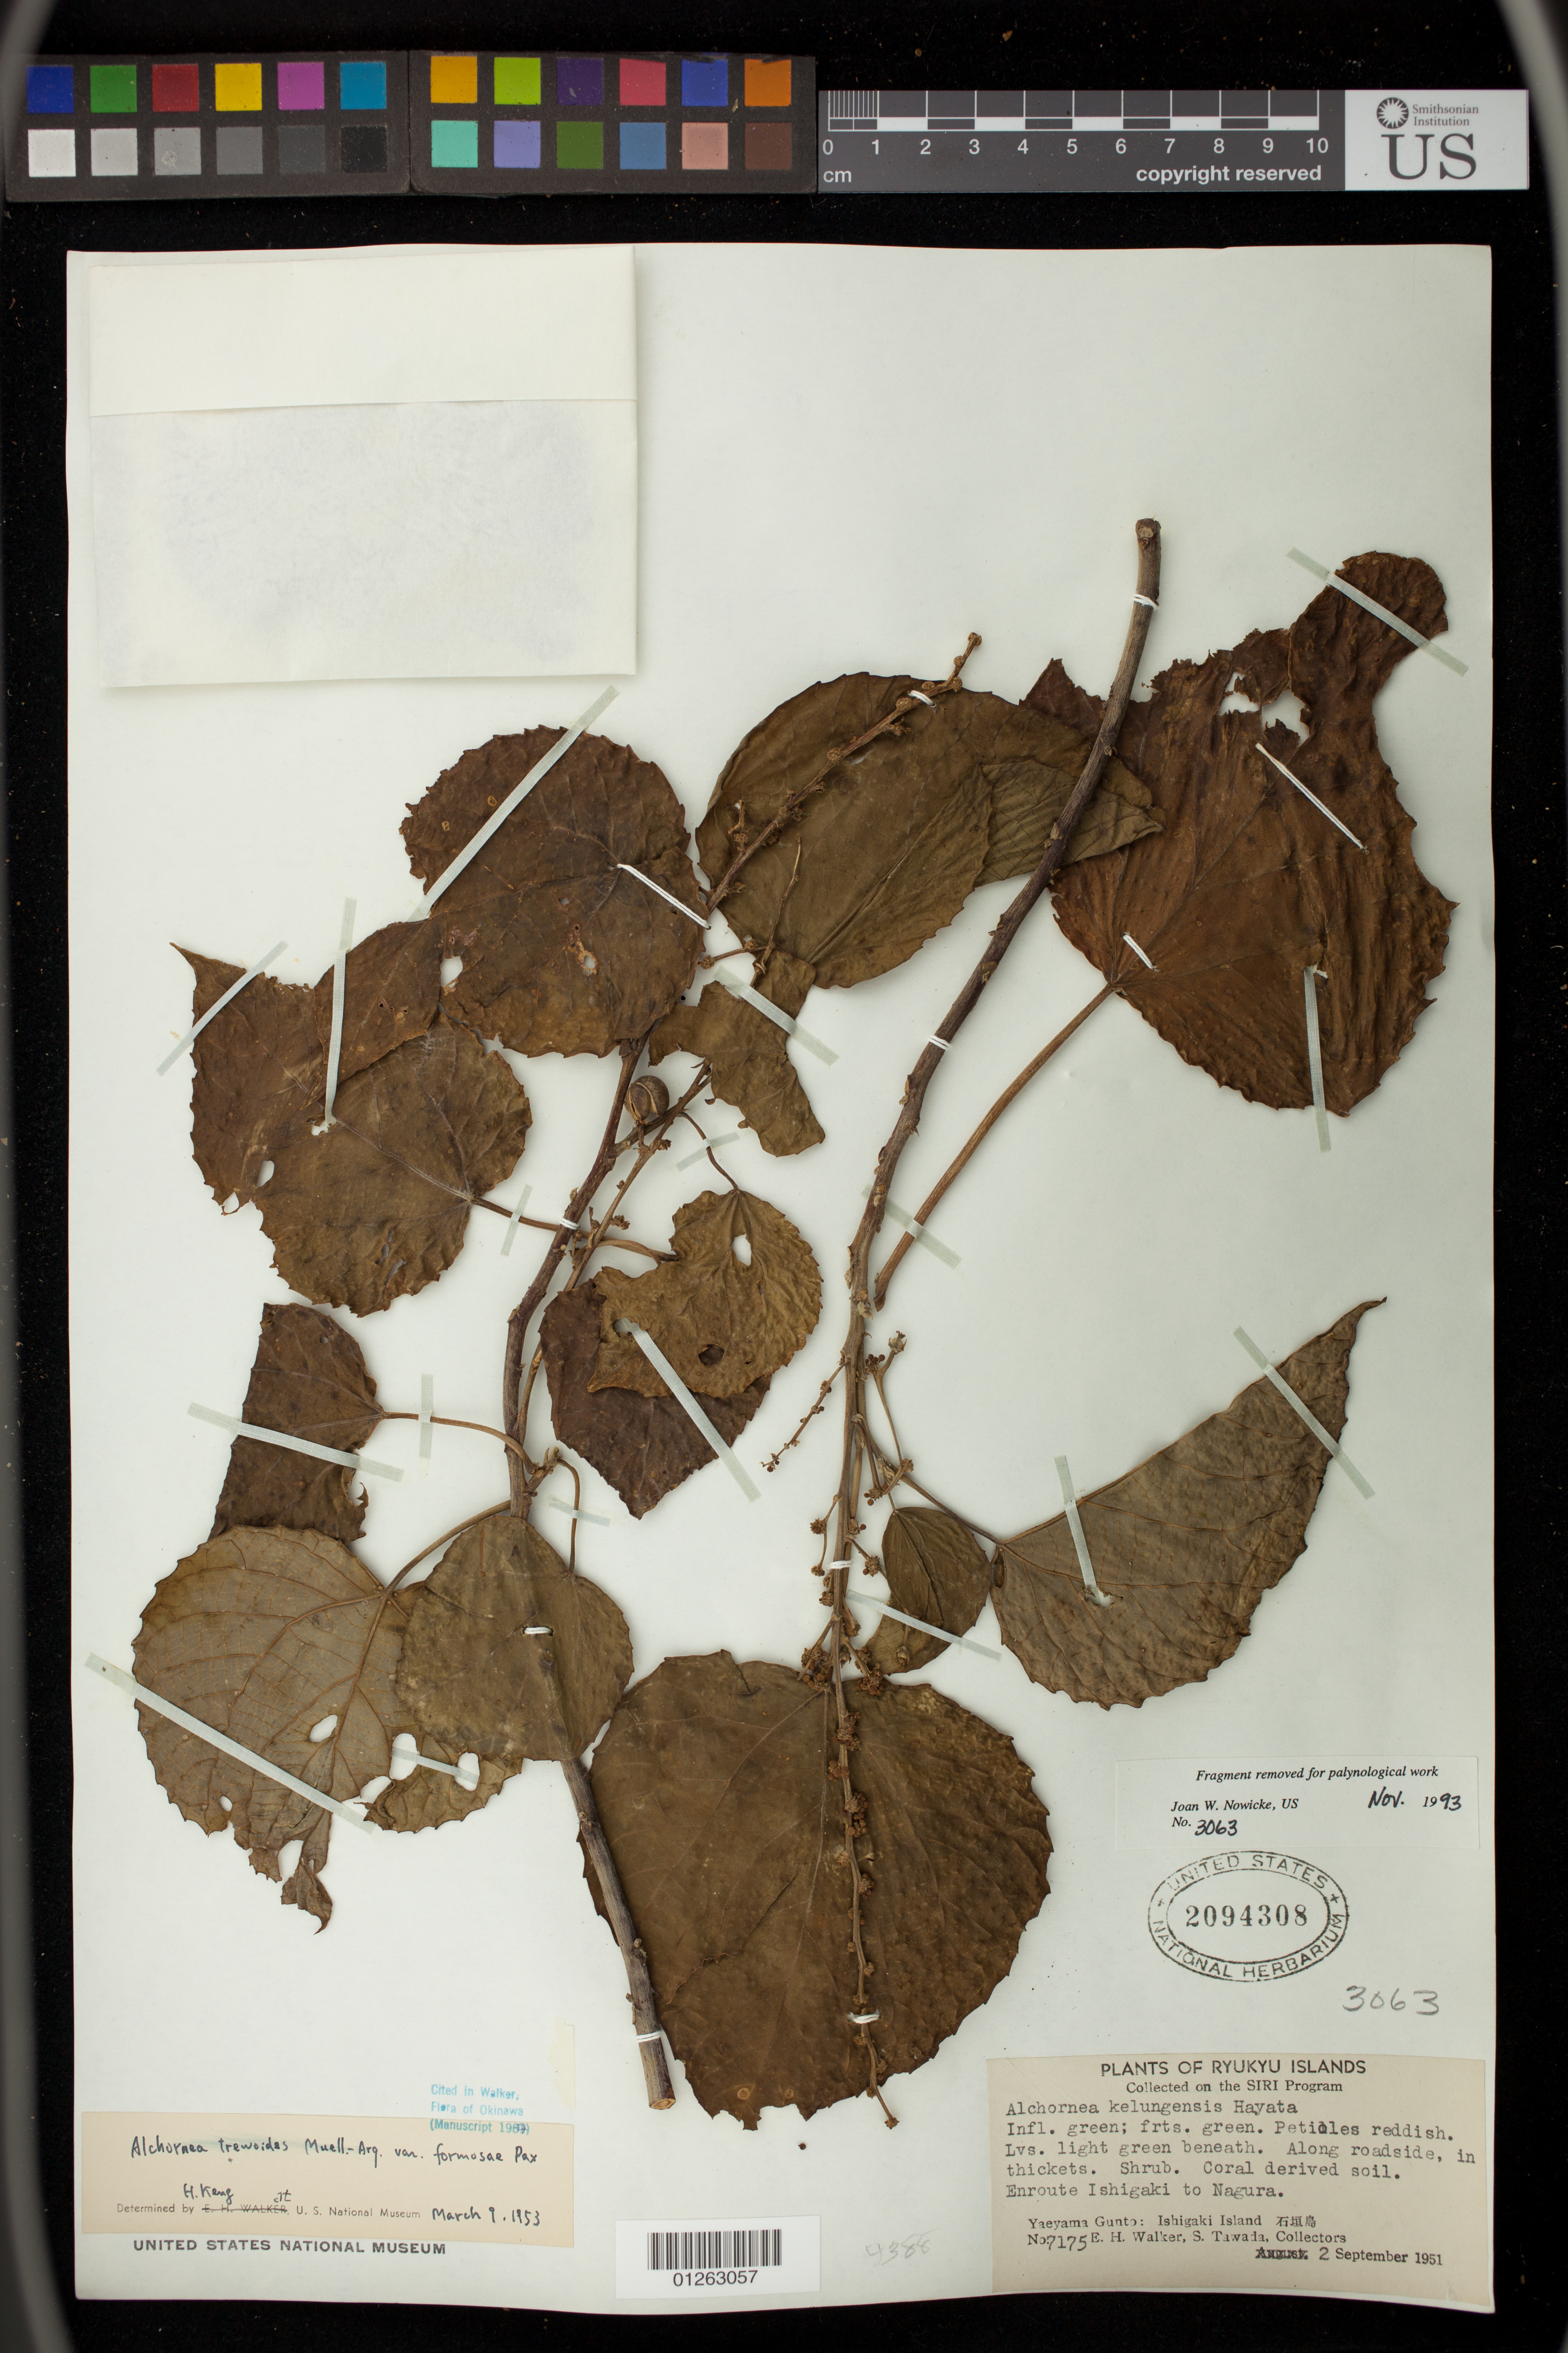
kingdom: Plantae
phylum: Tracheophyta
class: Magnoliopsida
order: Malpighiales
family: Euphorbiaceae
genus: Alchornea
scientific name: Alchornea sp.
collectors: E. H. Walker & S. Tawada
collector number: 7175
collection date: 1951-09-02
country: Japan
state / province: Okinawa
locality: Enroute Ishigaki to Nagura.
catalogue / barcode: US 2094308